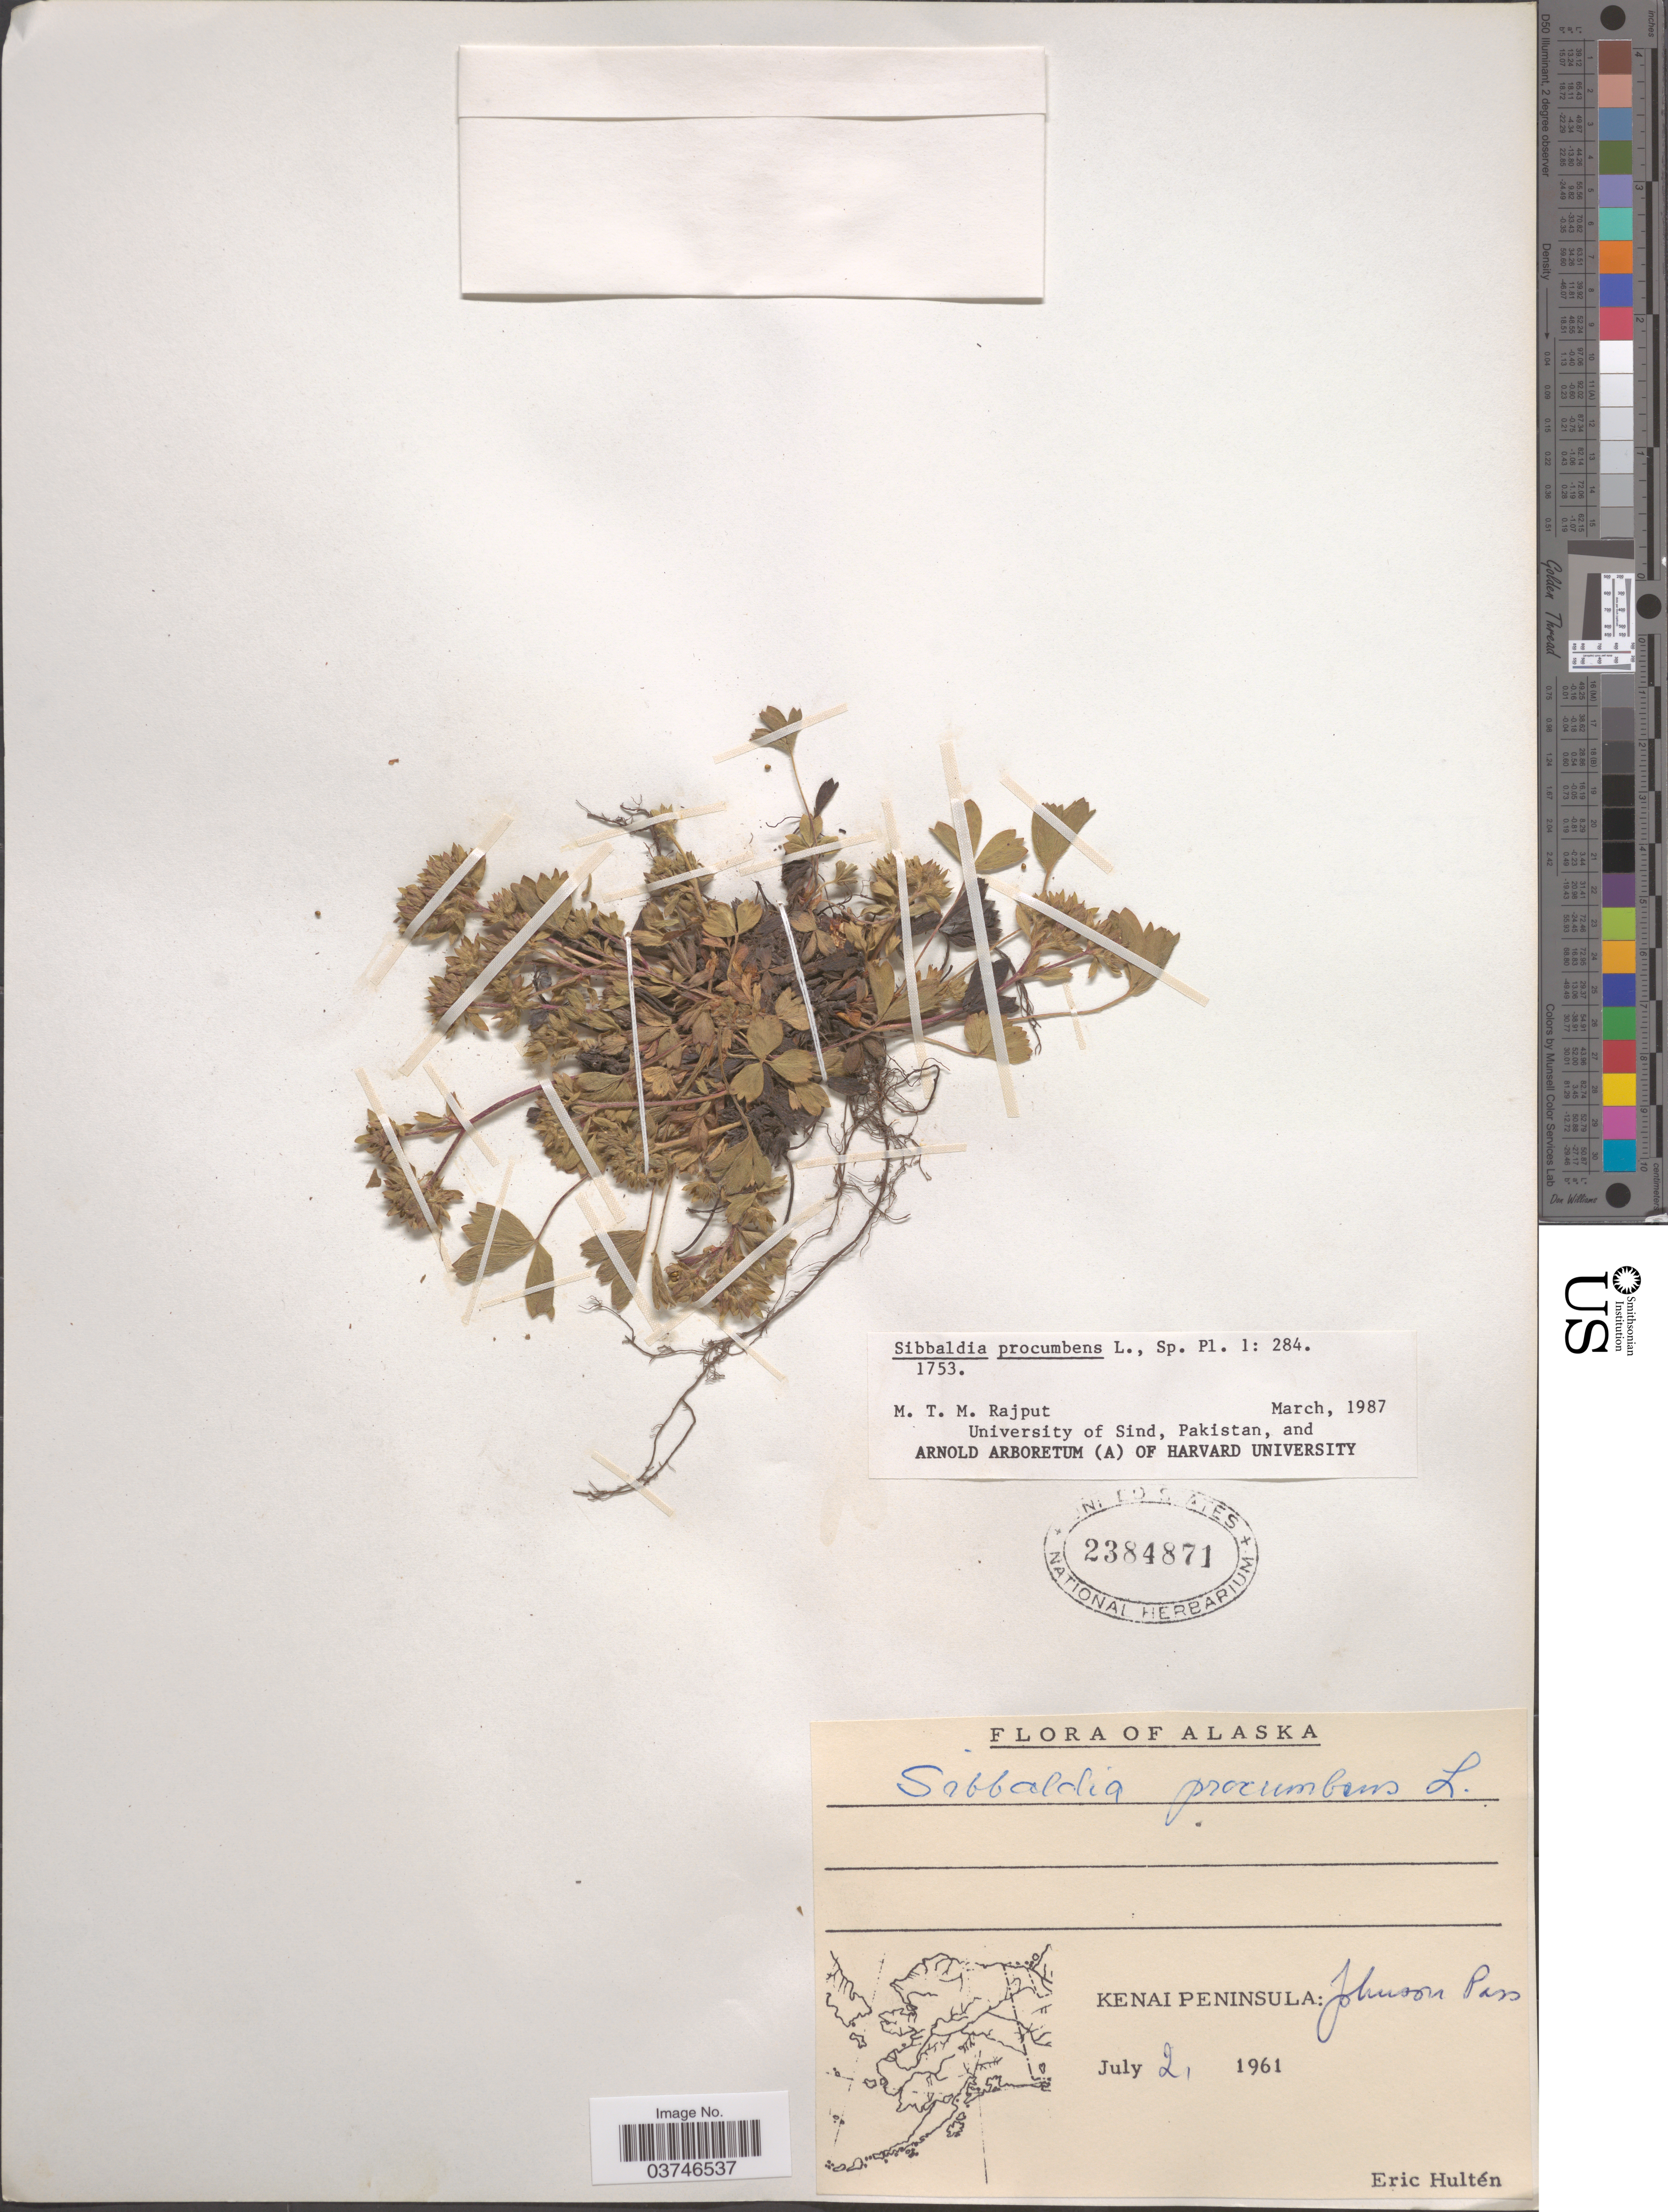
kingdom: Plantae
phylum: Tracheophyta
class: Magnoliopsida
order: Rosales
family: Rosaceae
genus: Sibbaldia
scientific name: Sibbaldia procumbens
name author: L.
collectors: E. G. Hultén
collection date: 1961-07-02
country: United States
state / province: Alaska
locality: Kenai Peninsula: Johnson Pass.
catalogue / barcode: US 2384871